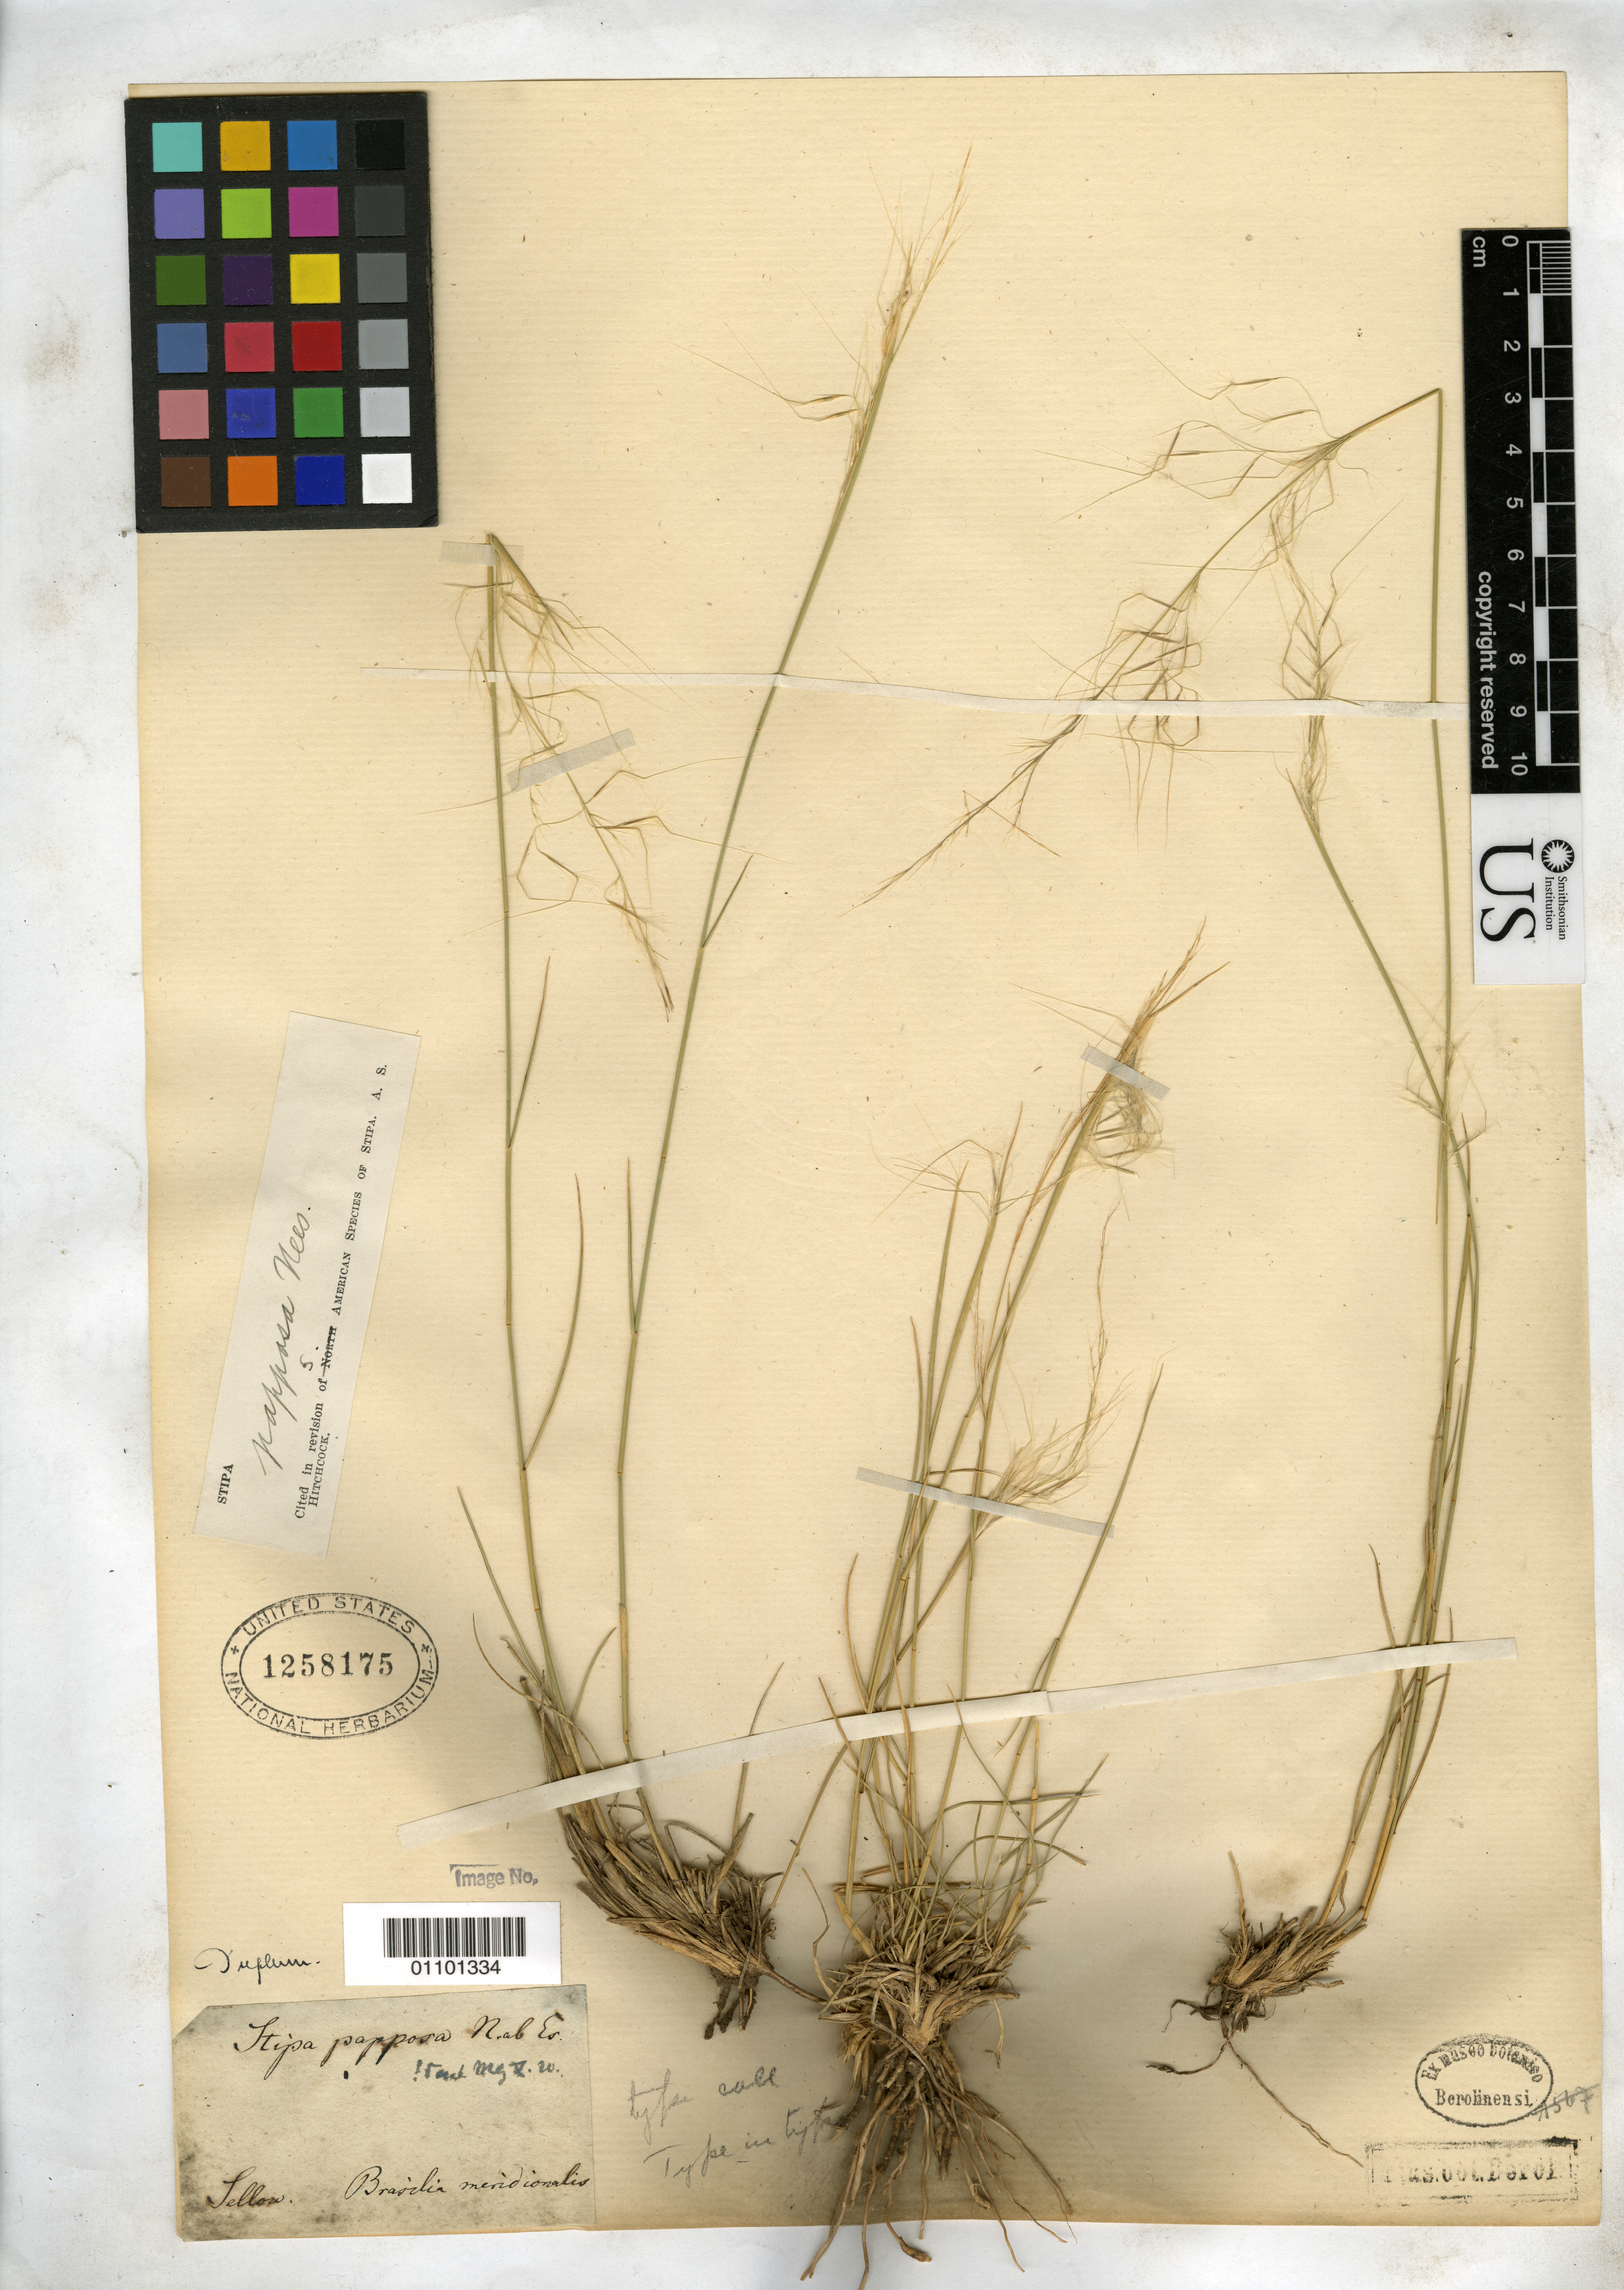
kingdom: Plantae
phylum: Tracheophyta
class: Liliopsida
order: Poales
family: Poaceae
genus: Calamagrostis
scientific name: Calamagrostis plumosa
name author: Spreng.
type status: Type Collection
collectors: F. Sellow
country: Brazil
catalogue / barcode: US 1258175